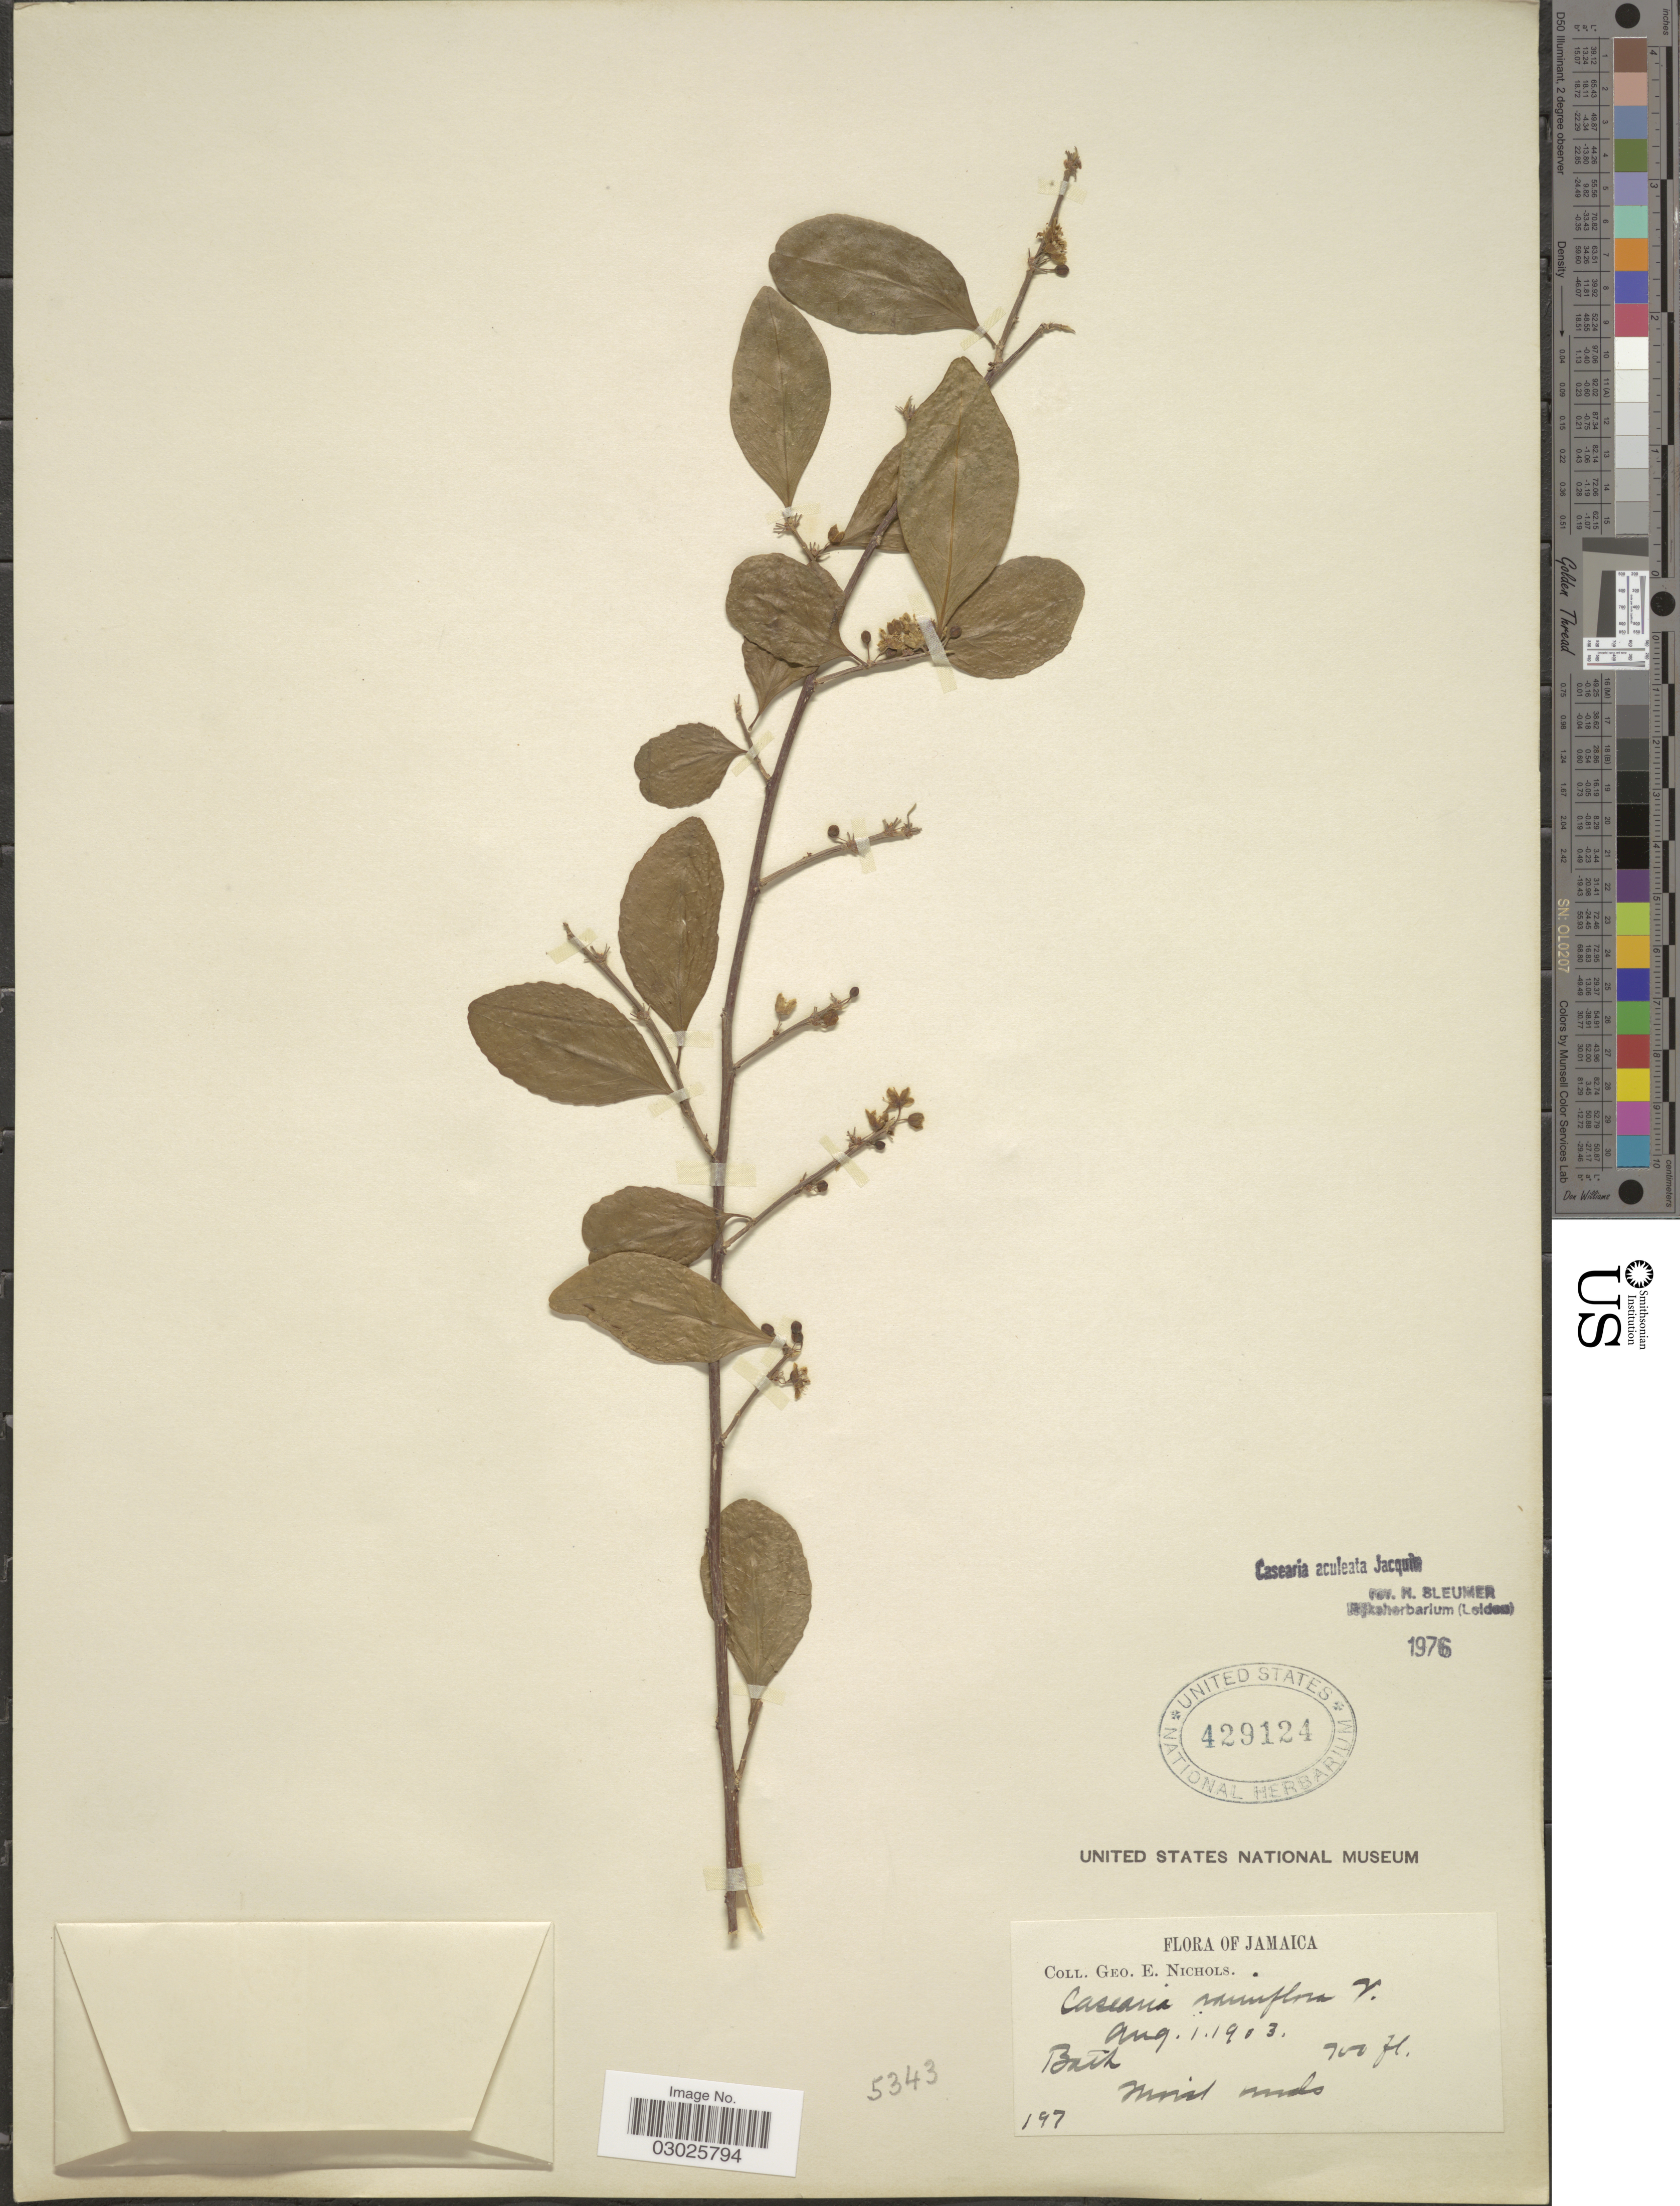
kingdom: Plantae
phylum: Tracheophyta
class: Magnoliopsida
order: Malpighiales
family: Salicaceae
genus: Casearia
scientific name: Casearia aculeata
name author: Jacq.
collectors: G. E. Nichols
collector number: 197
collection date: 1903-08-01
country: Jamaica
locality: Bath.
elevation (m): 213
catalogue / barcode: US 429124